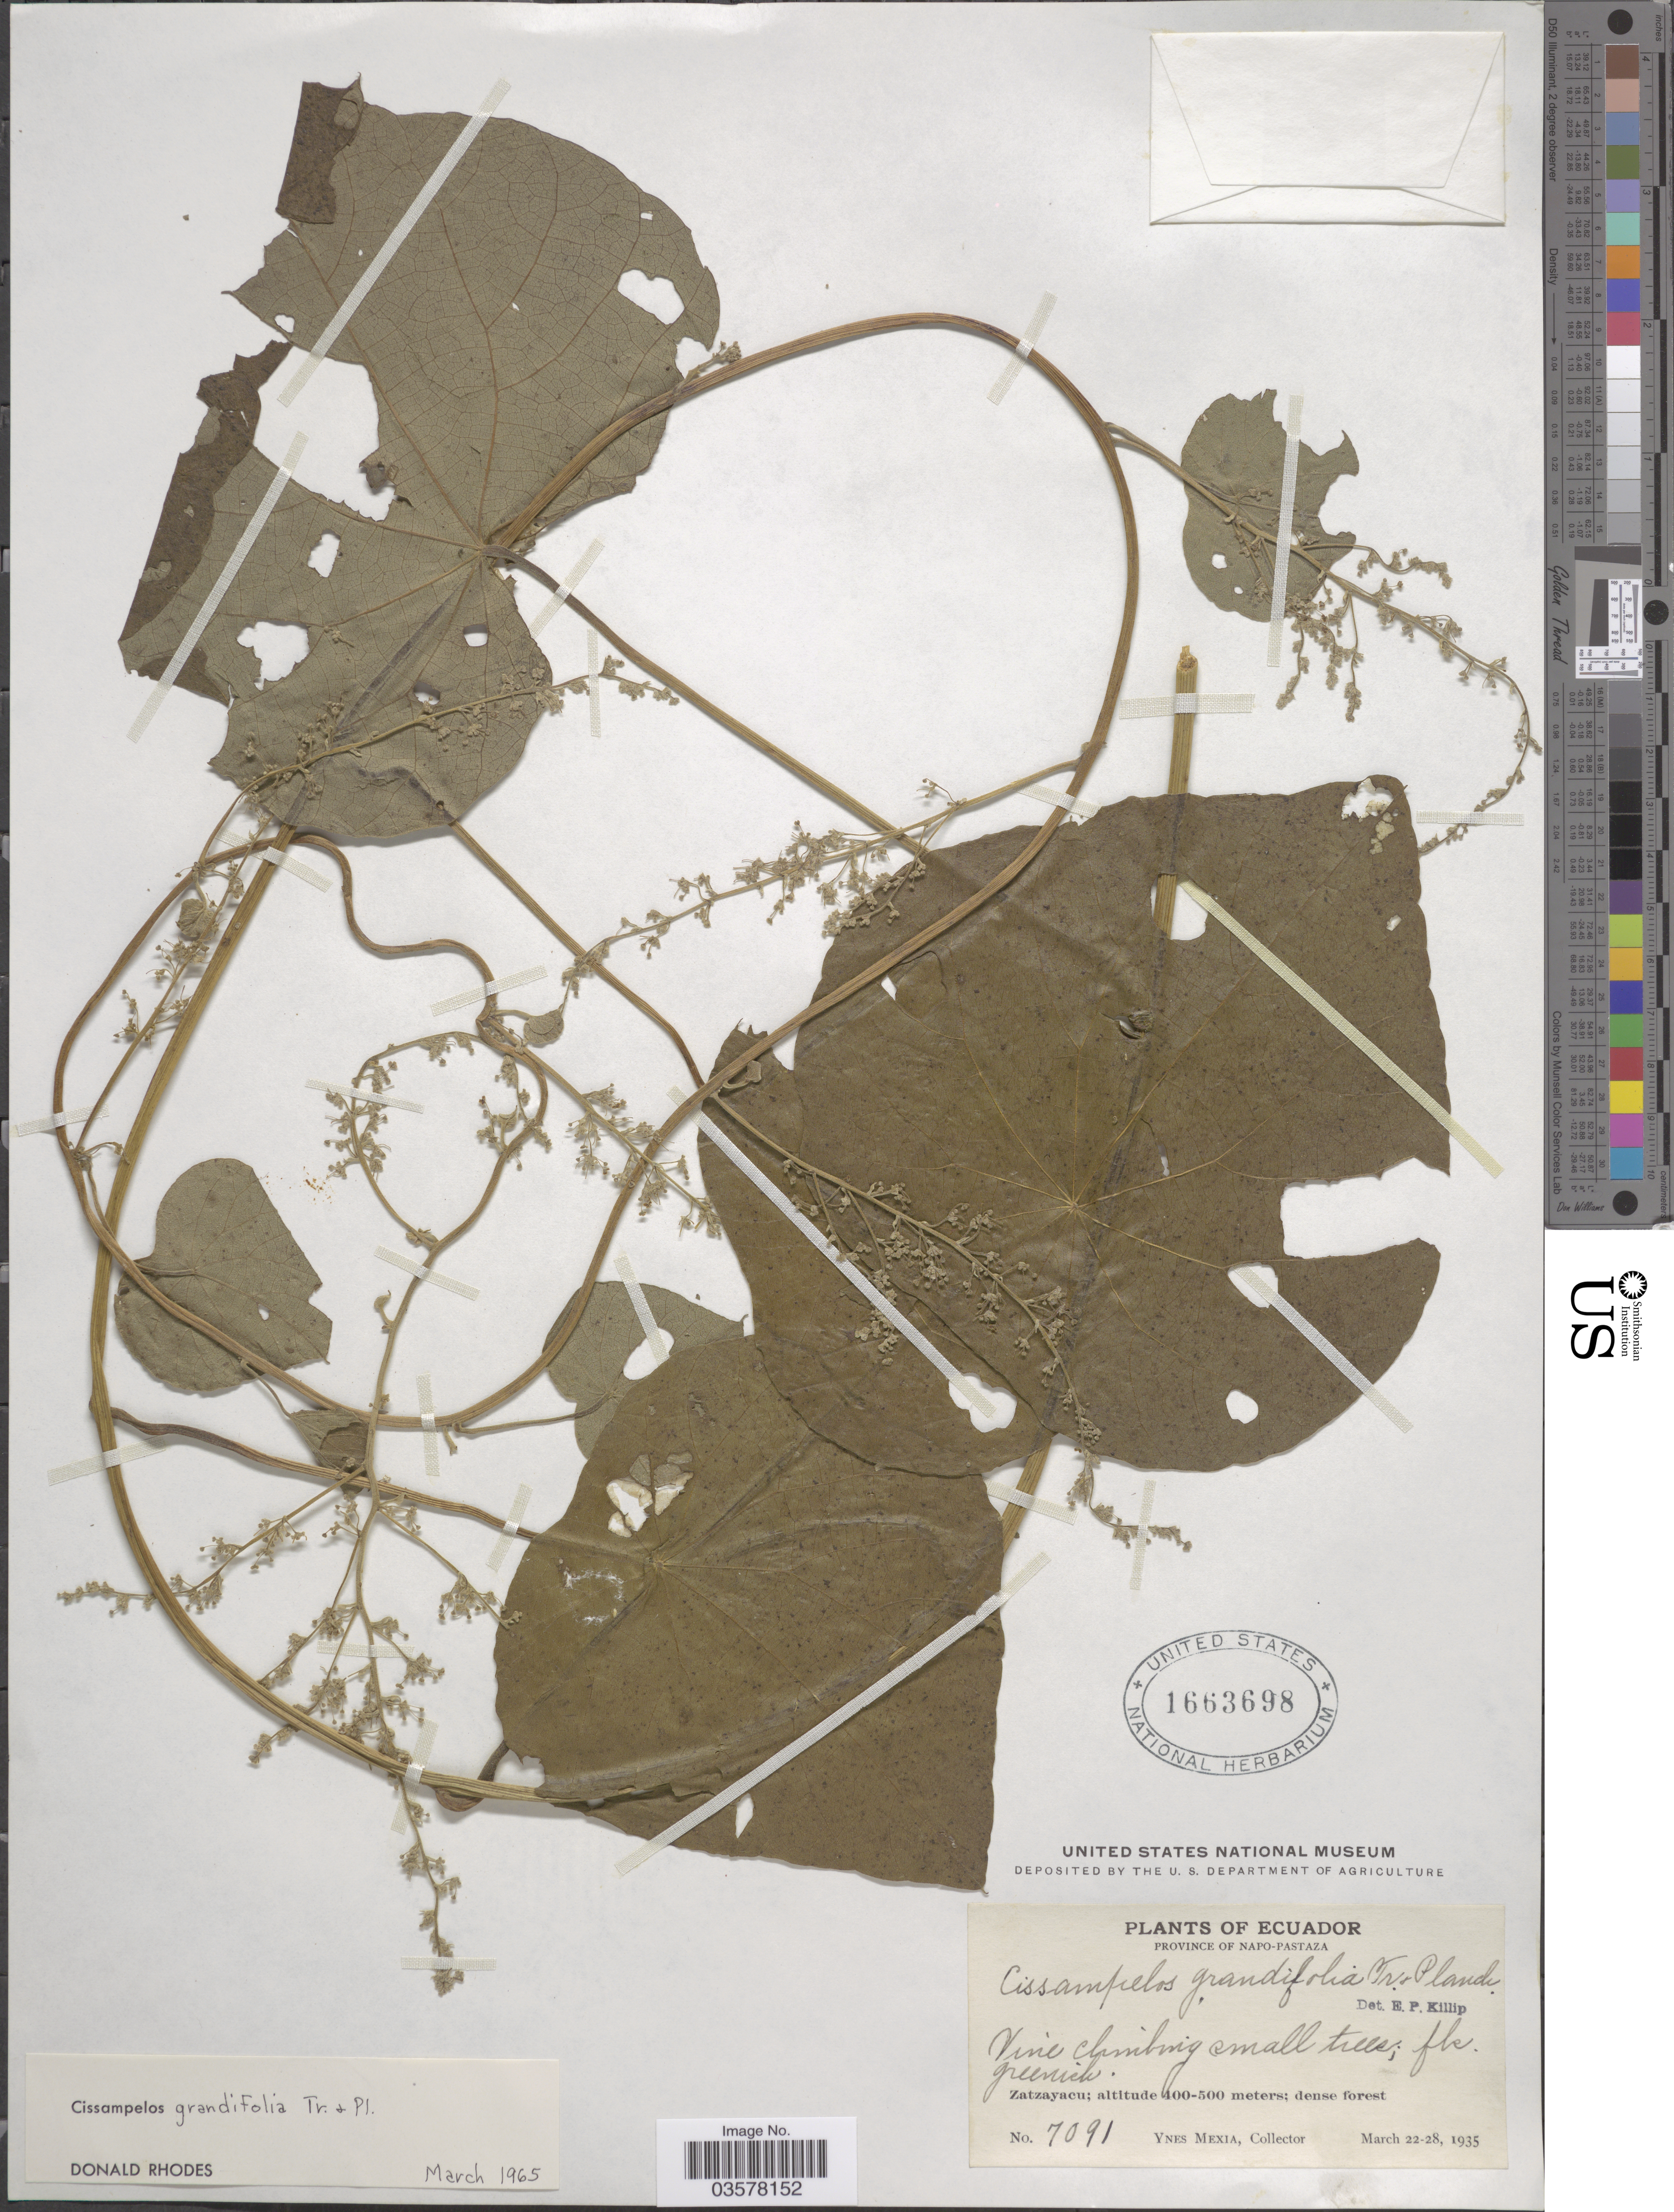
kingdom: Plantae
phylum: Tracheophyta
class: Magnoliopsida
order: Ranunculales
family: Menispermaceae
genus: Cissampelos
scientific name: Cissampelos grandifolia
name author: Triana & Planch.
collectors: Y. Mexia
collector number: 7091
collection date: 1935-03-22/1935-03-28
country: Ecuador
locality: Province of Napo-Pastaza. Zatzayacu.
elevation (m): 400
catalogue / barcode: US 1663698